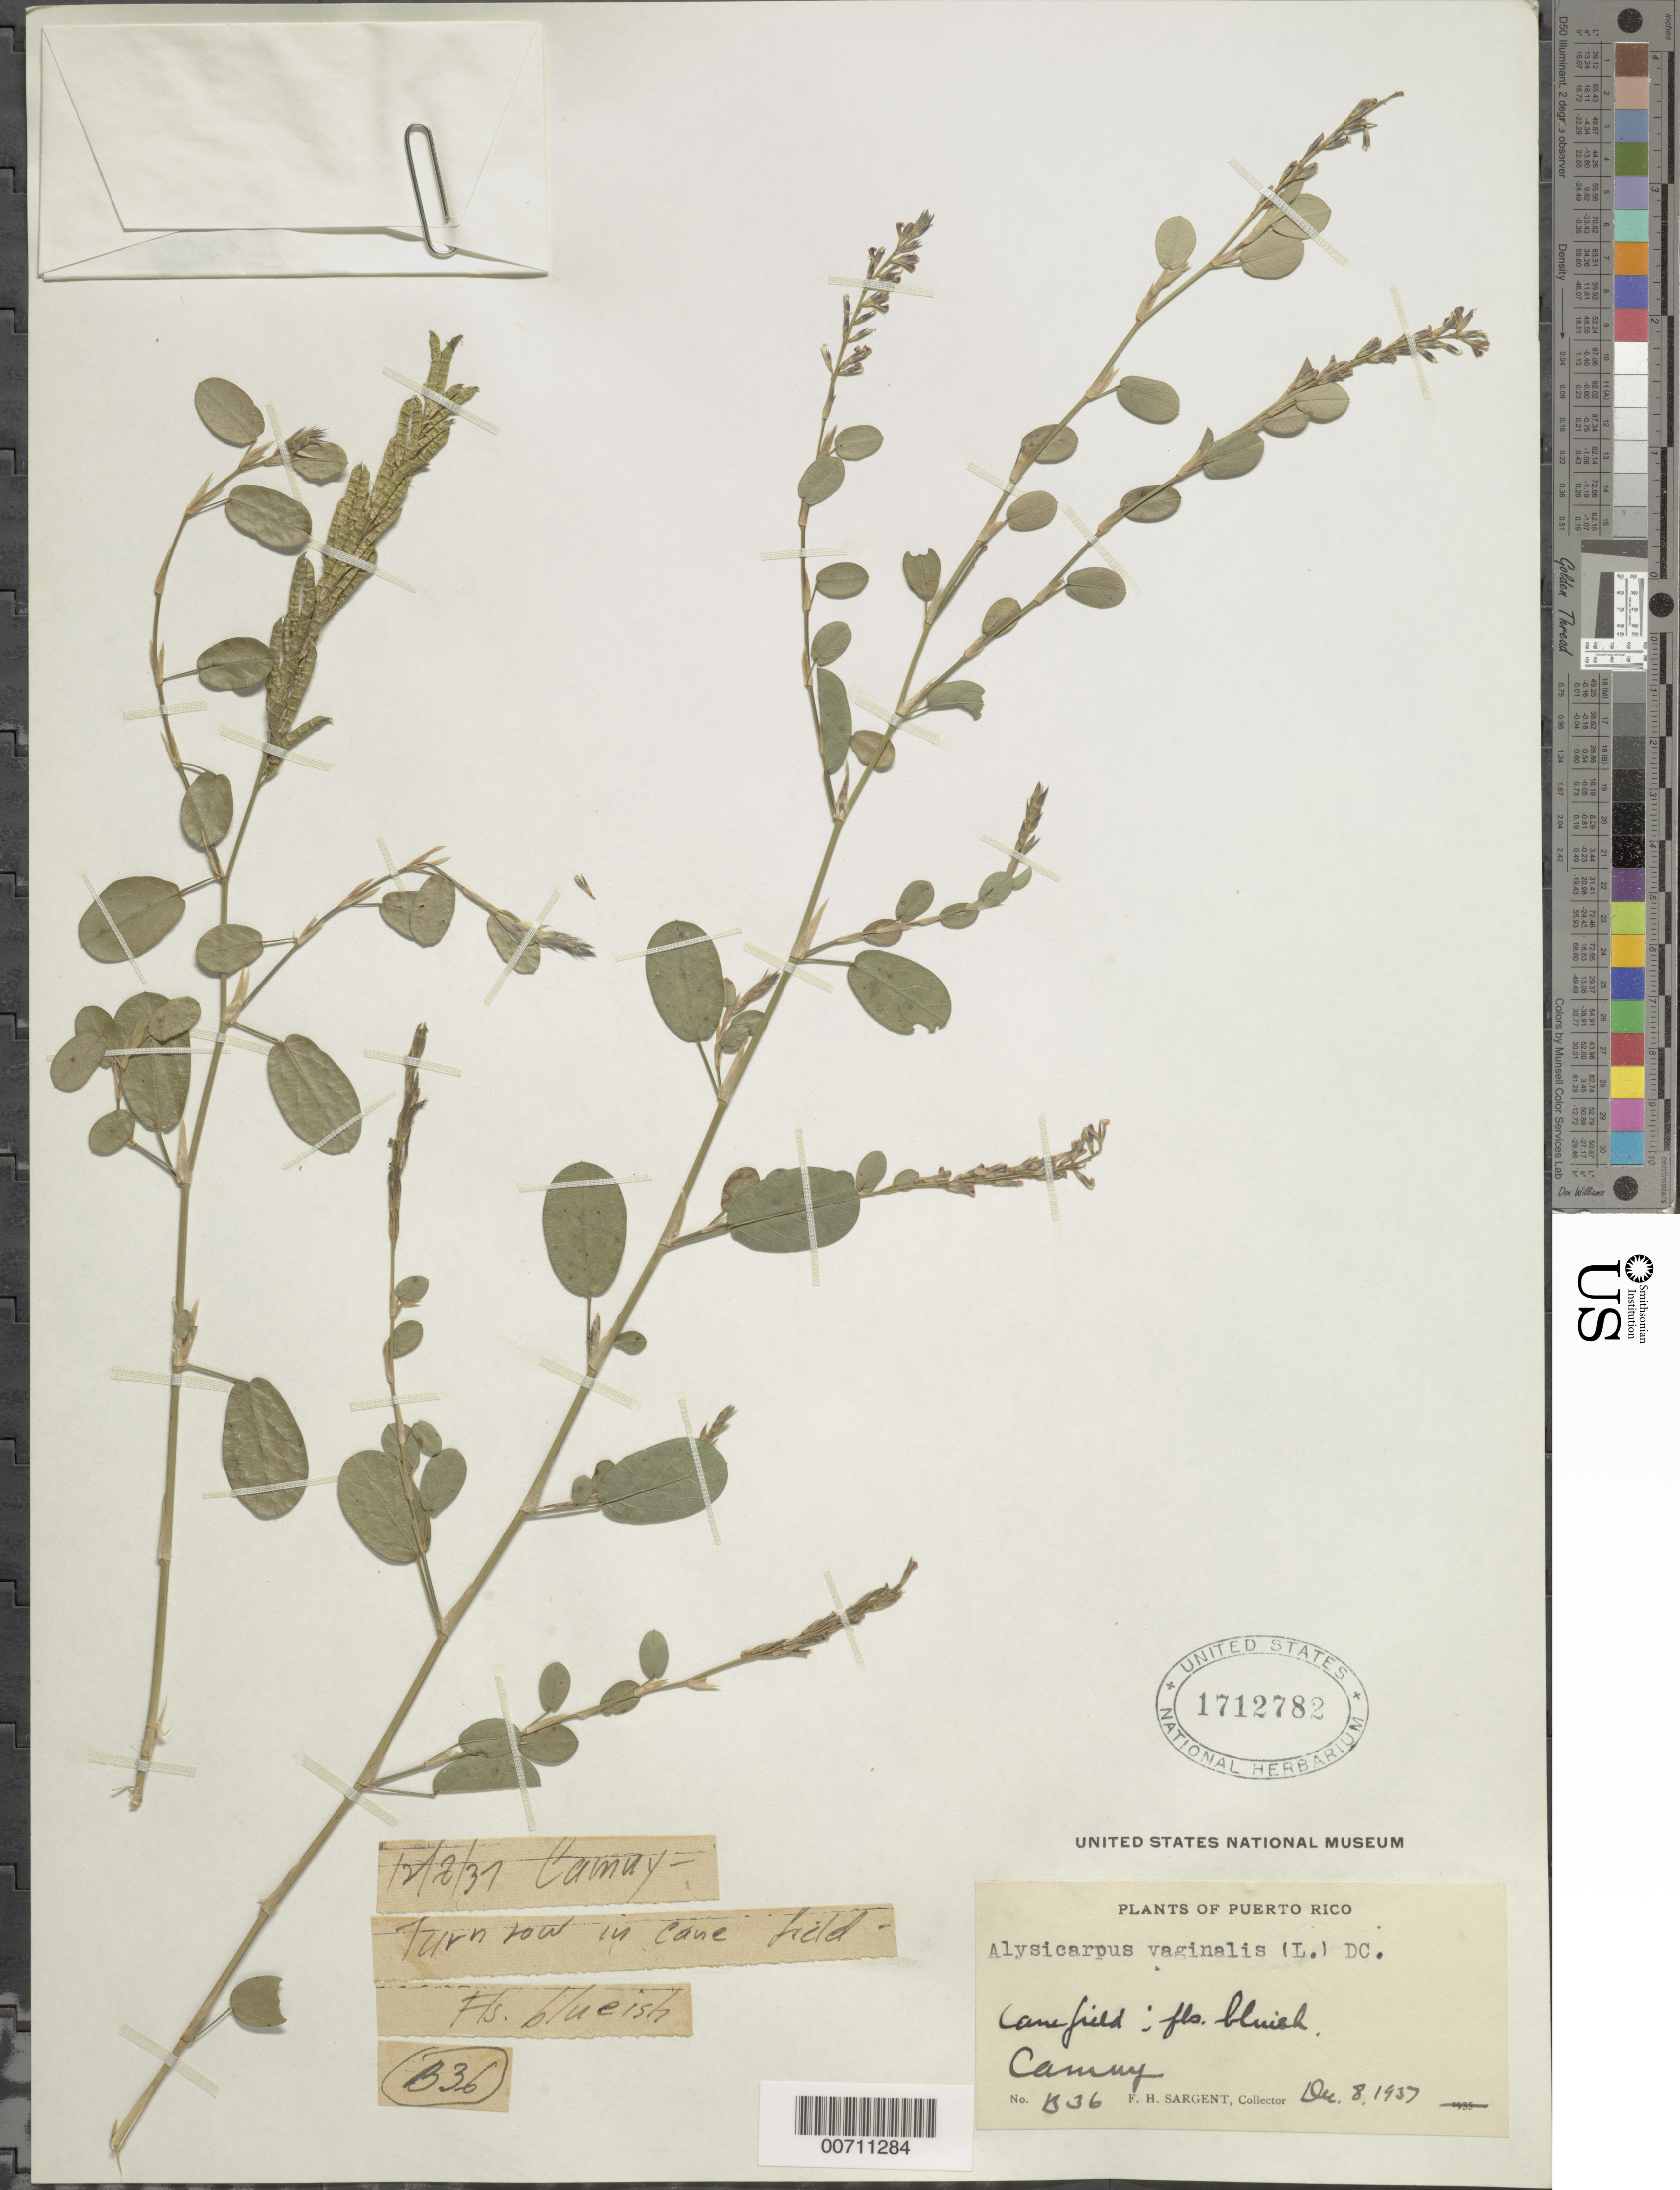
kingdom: Plantae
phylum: Tracheophyta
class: Magnoliopsida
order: Fabales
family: Fabaceae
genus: Alysicarpus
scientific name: Alysicarpus vaginalis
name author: (L.) DC.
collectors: F. H. Sargent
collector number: B36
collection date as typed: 08 Dec 1937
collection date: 1937-12-08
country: Puerto Rico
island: Greater Antilles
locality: Camuy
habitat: Canefield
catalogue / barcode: US 1712782